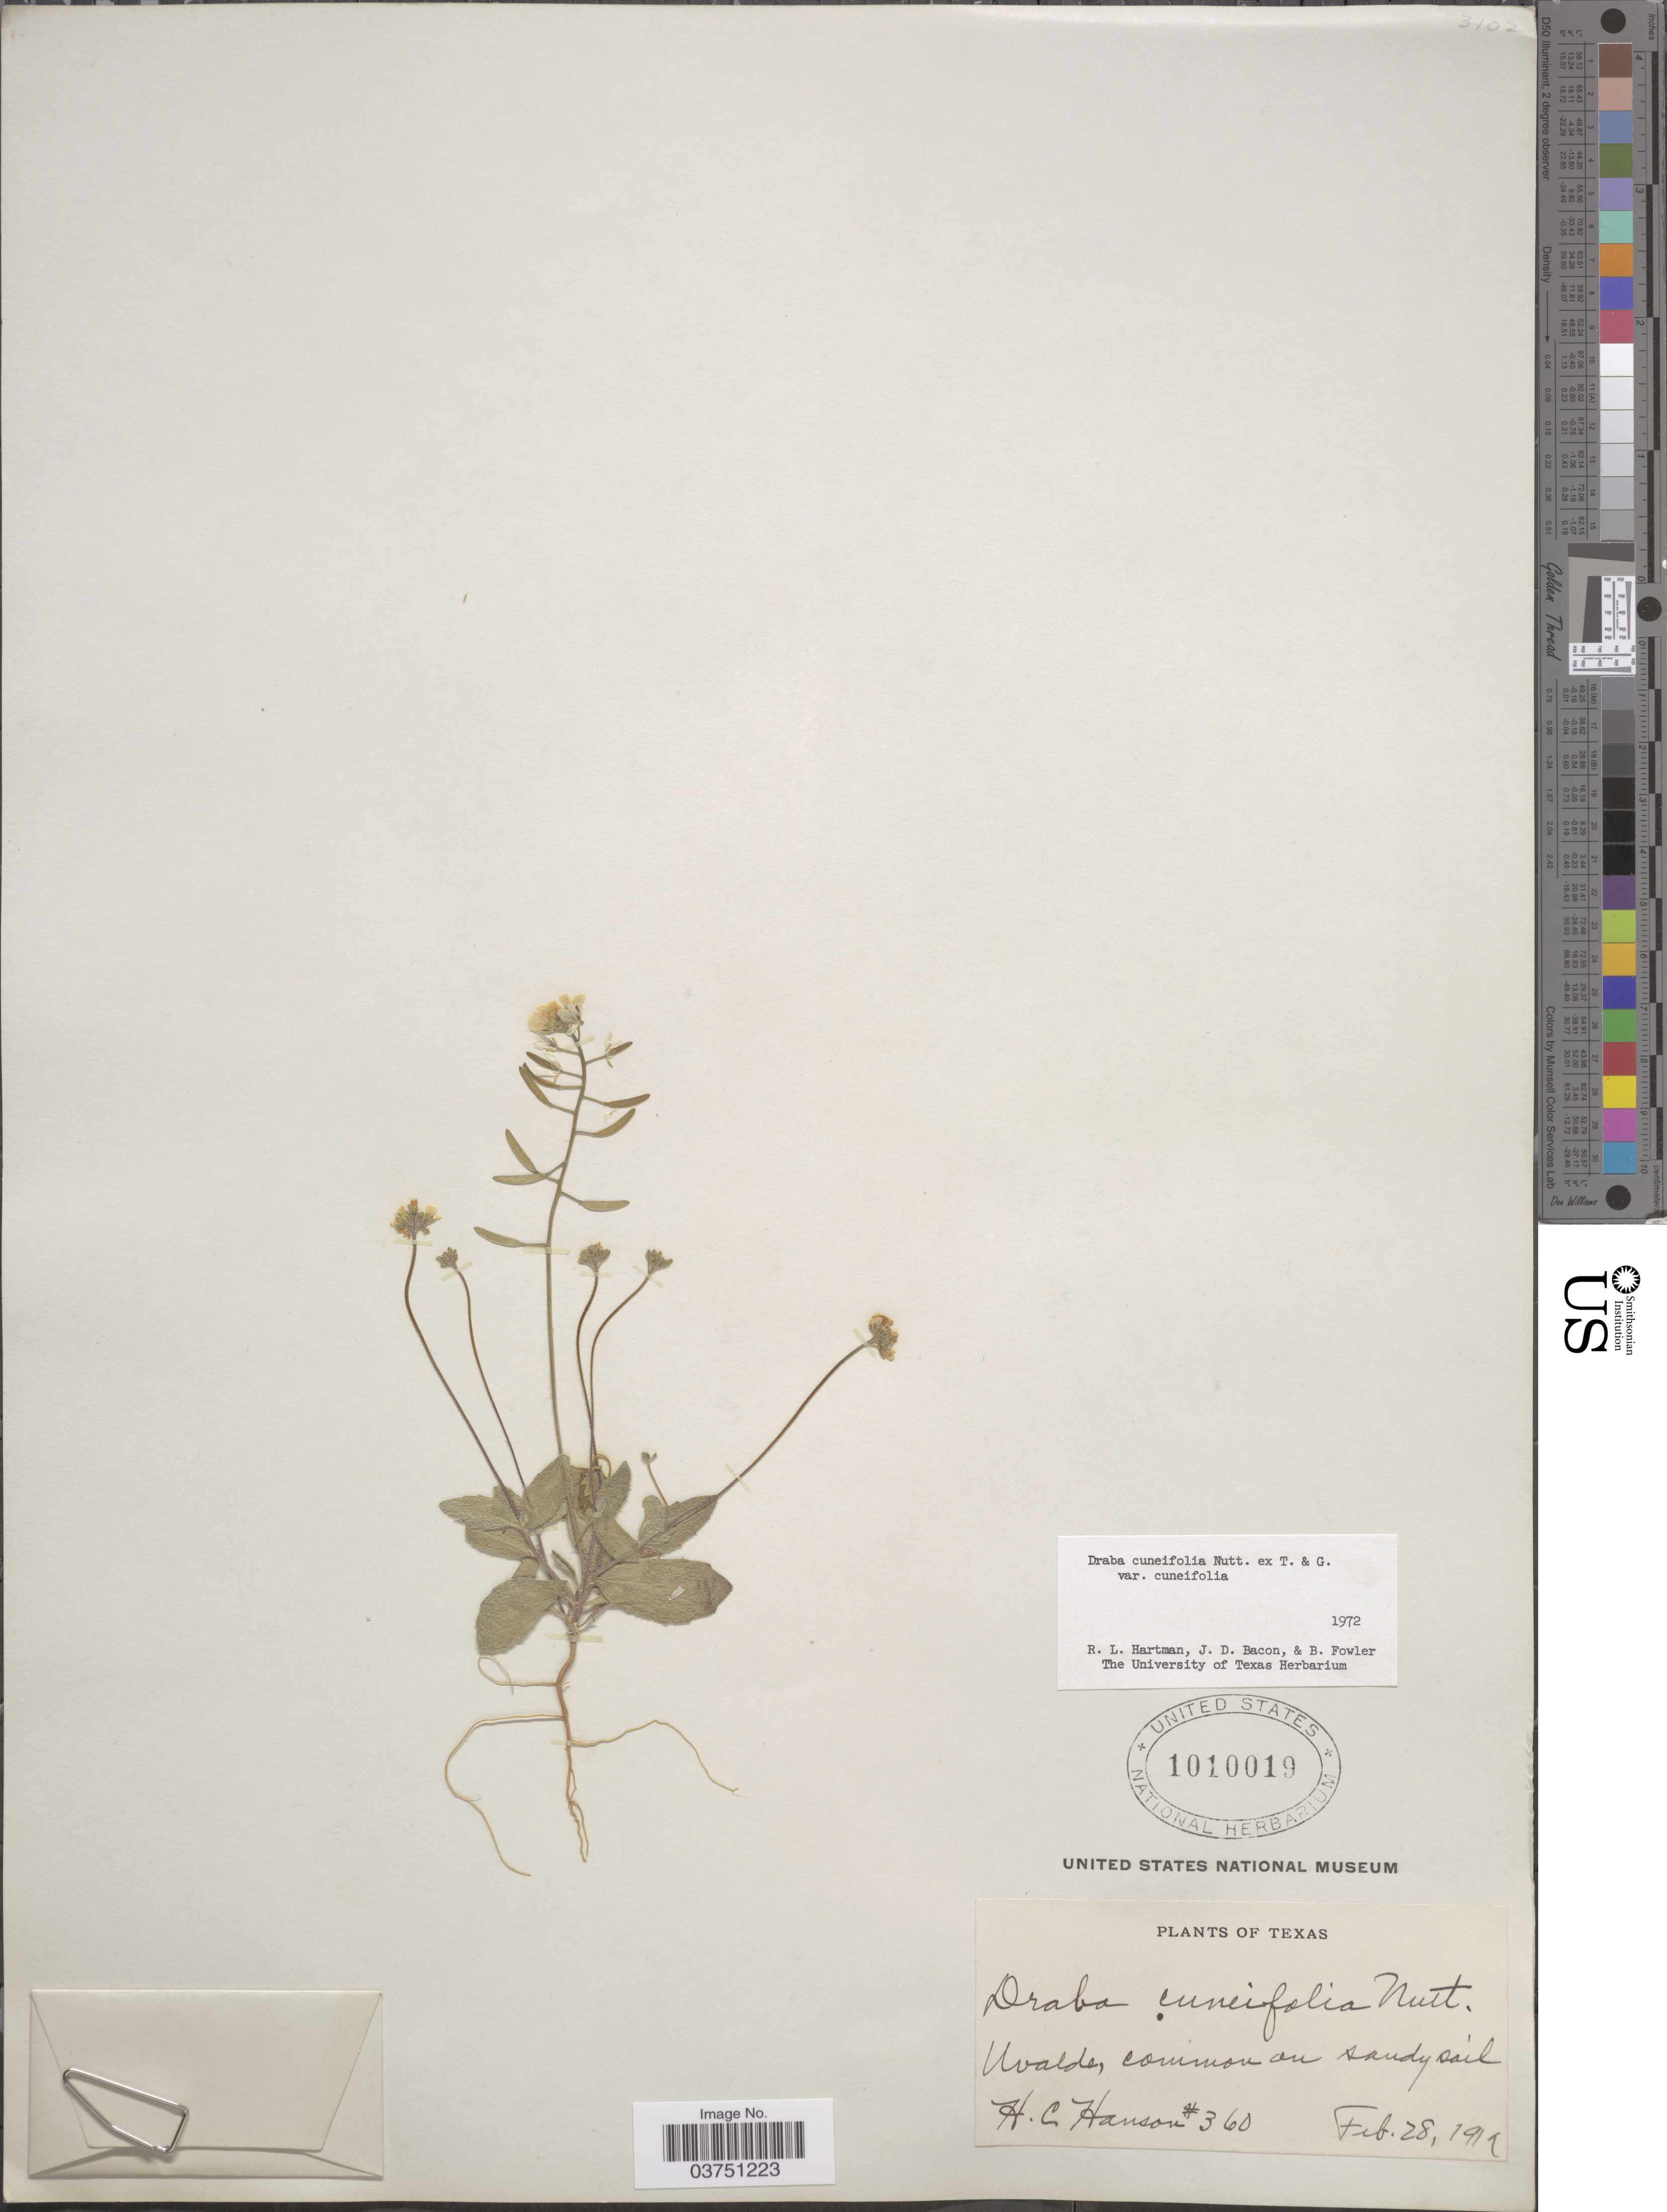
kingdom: Plantae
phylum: Tracheophyta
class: Magnoliopsida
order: Brassicales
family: Brassicaceae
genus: Draba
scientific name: Draba cuneifolia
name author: Nutt.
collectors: H. Hanson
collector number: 360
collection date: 1919-02-28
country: United States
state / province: Texas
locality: Uvalde.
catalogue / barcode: US 1010019